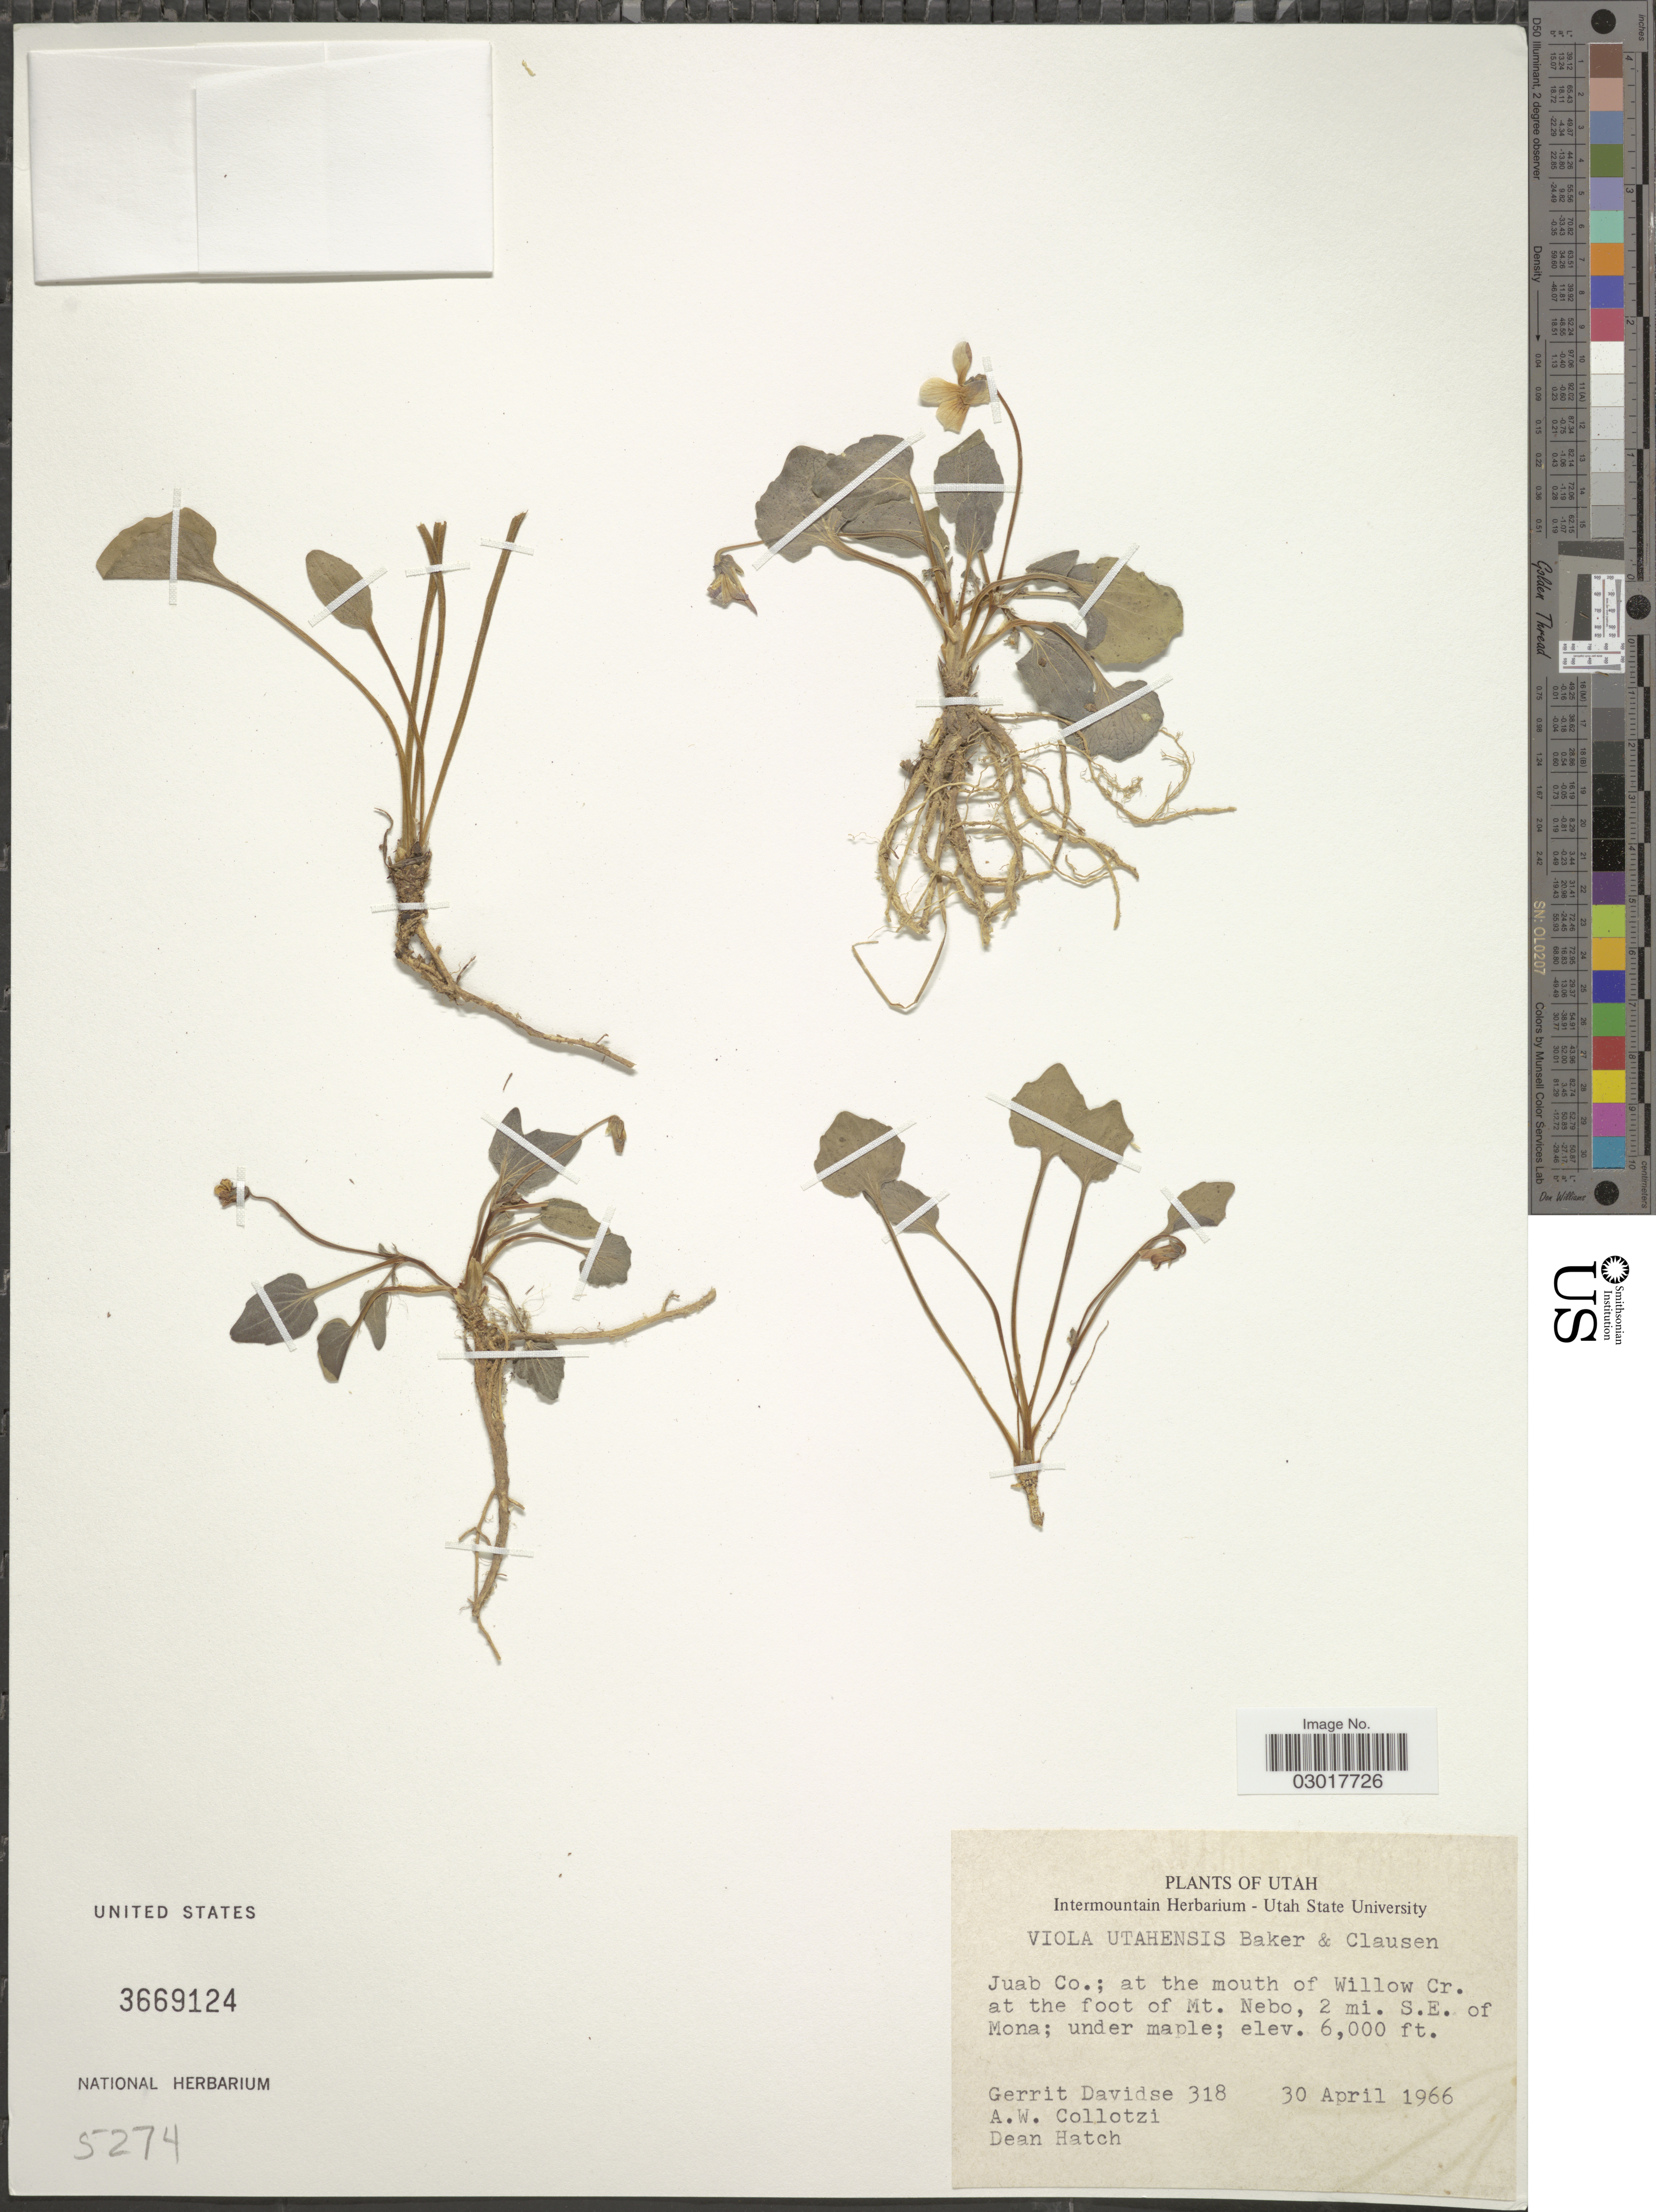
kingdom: Plantae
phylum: Tracheophyta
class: Magnoliopsida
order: Malpighiales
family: Violaceae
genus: Viola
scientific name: Viola utahensis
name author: M.S. Baker & J.C. Clausen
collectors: G. Davidse, A. W. Collotzi & D. Hatch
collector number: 318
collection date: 1966-04-30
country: United States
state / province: Utah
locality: Juab Co.; at the mouth of Willow Cr. at the foot of Mt. Nebo, 2 mi. S.E. of Mona.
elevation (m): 1829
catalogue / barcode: US 3669124